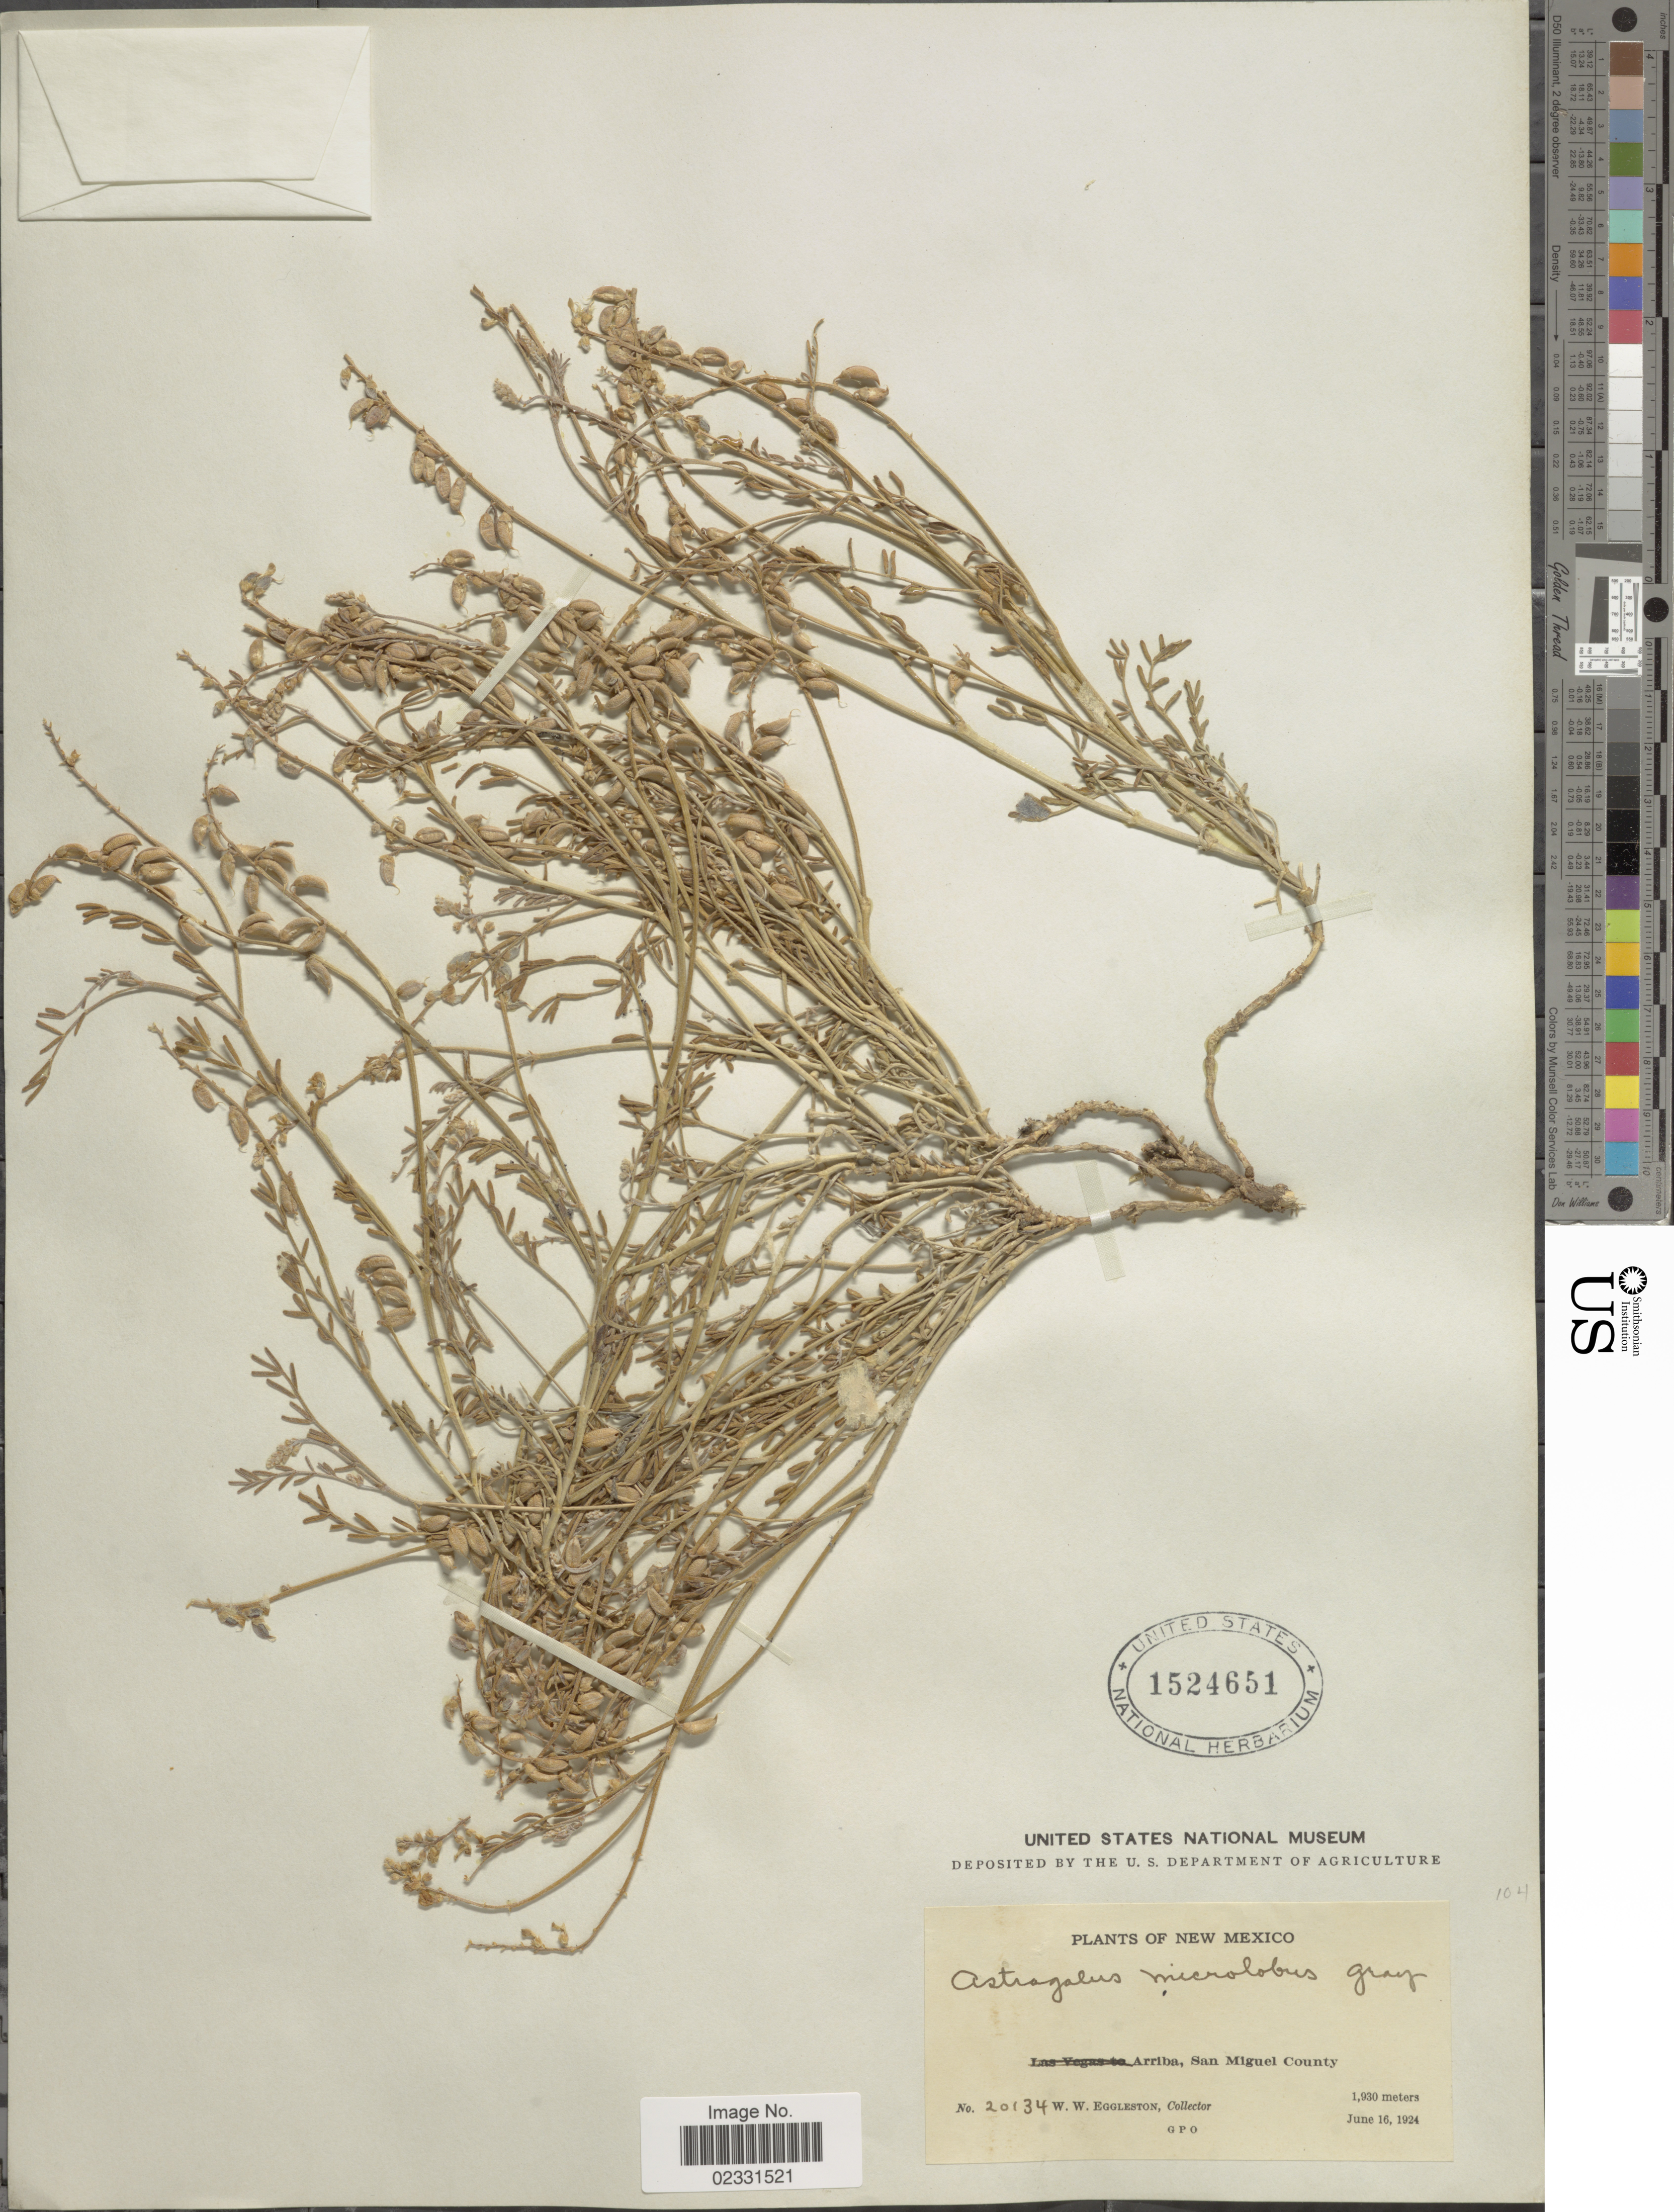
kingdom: Plantae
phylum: Tracheophyta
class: Magnoliopsida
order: Fabales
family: Fabaceae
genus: Astragalus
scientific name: Astragalus gracilis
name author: Nutt.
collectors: W. W. Eggleston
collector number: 20134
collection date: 1924-05-16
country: United States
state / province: New Mexico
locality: Arriba, San Miguel County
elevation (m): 1930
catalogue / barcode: US 1524651